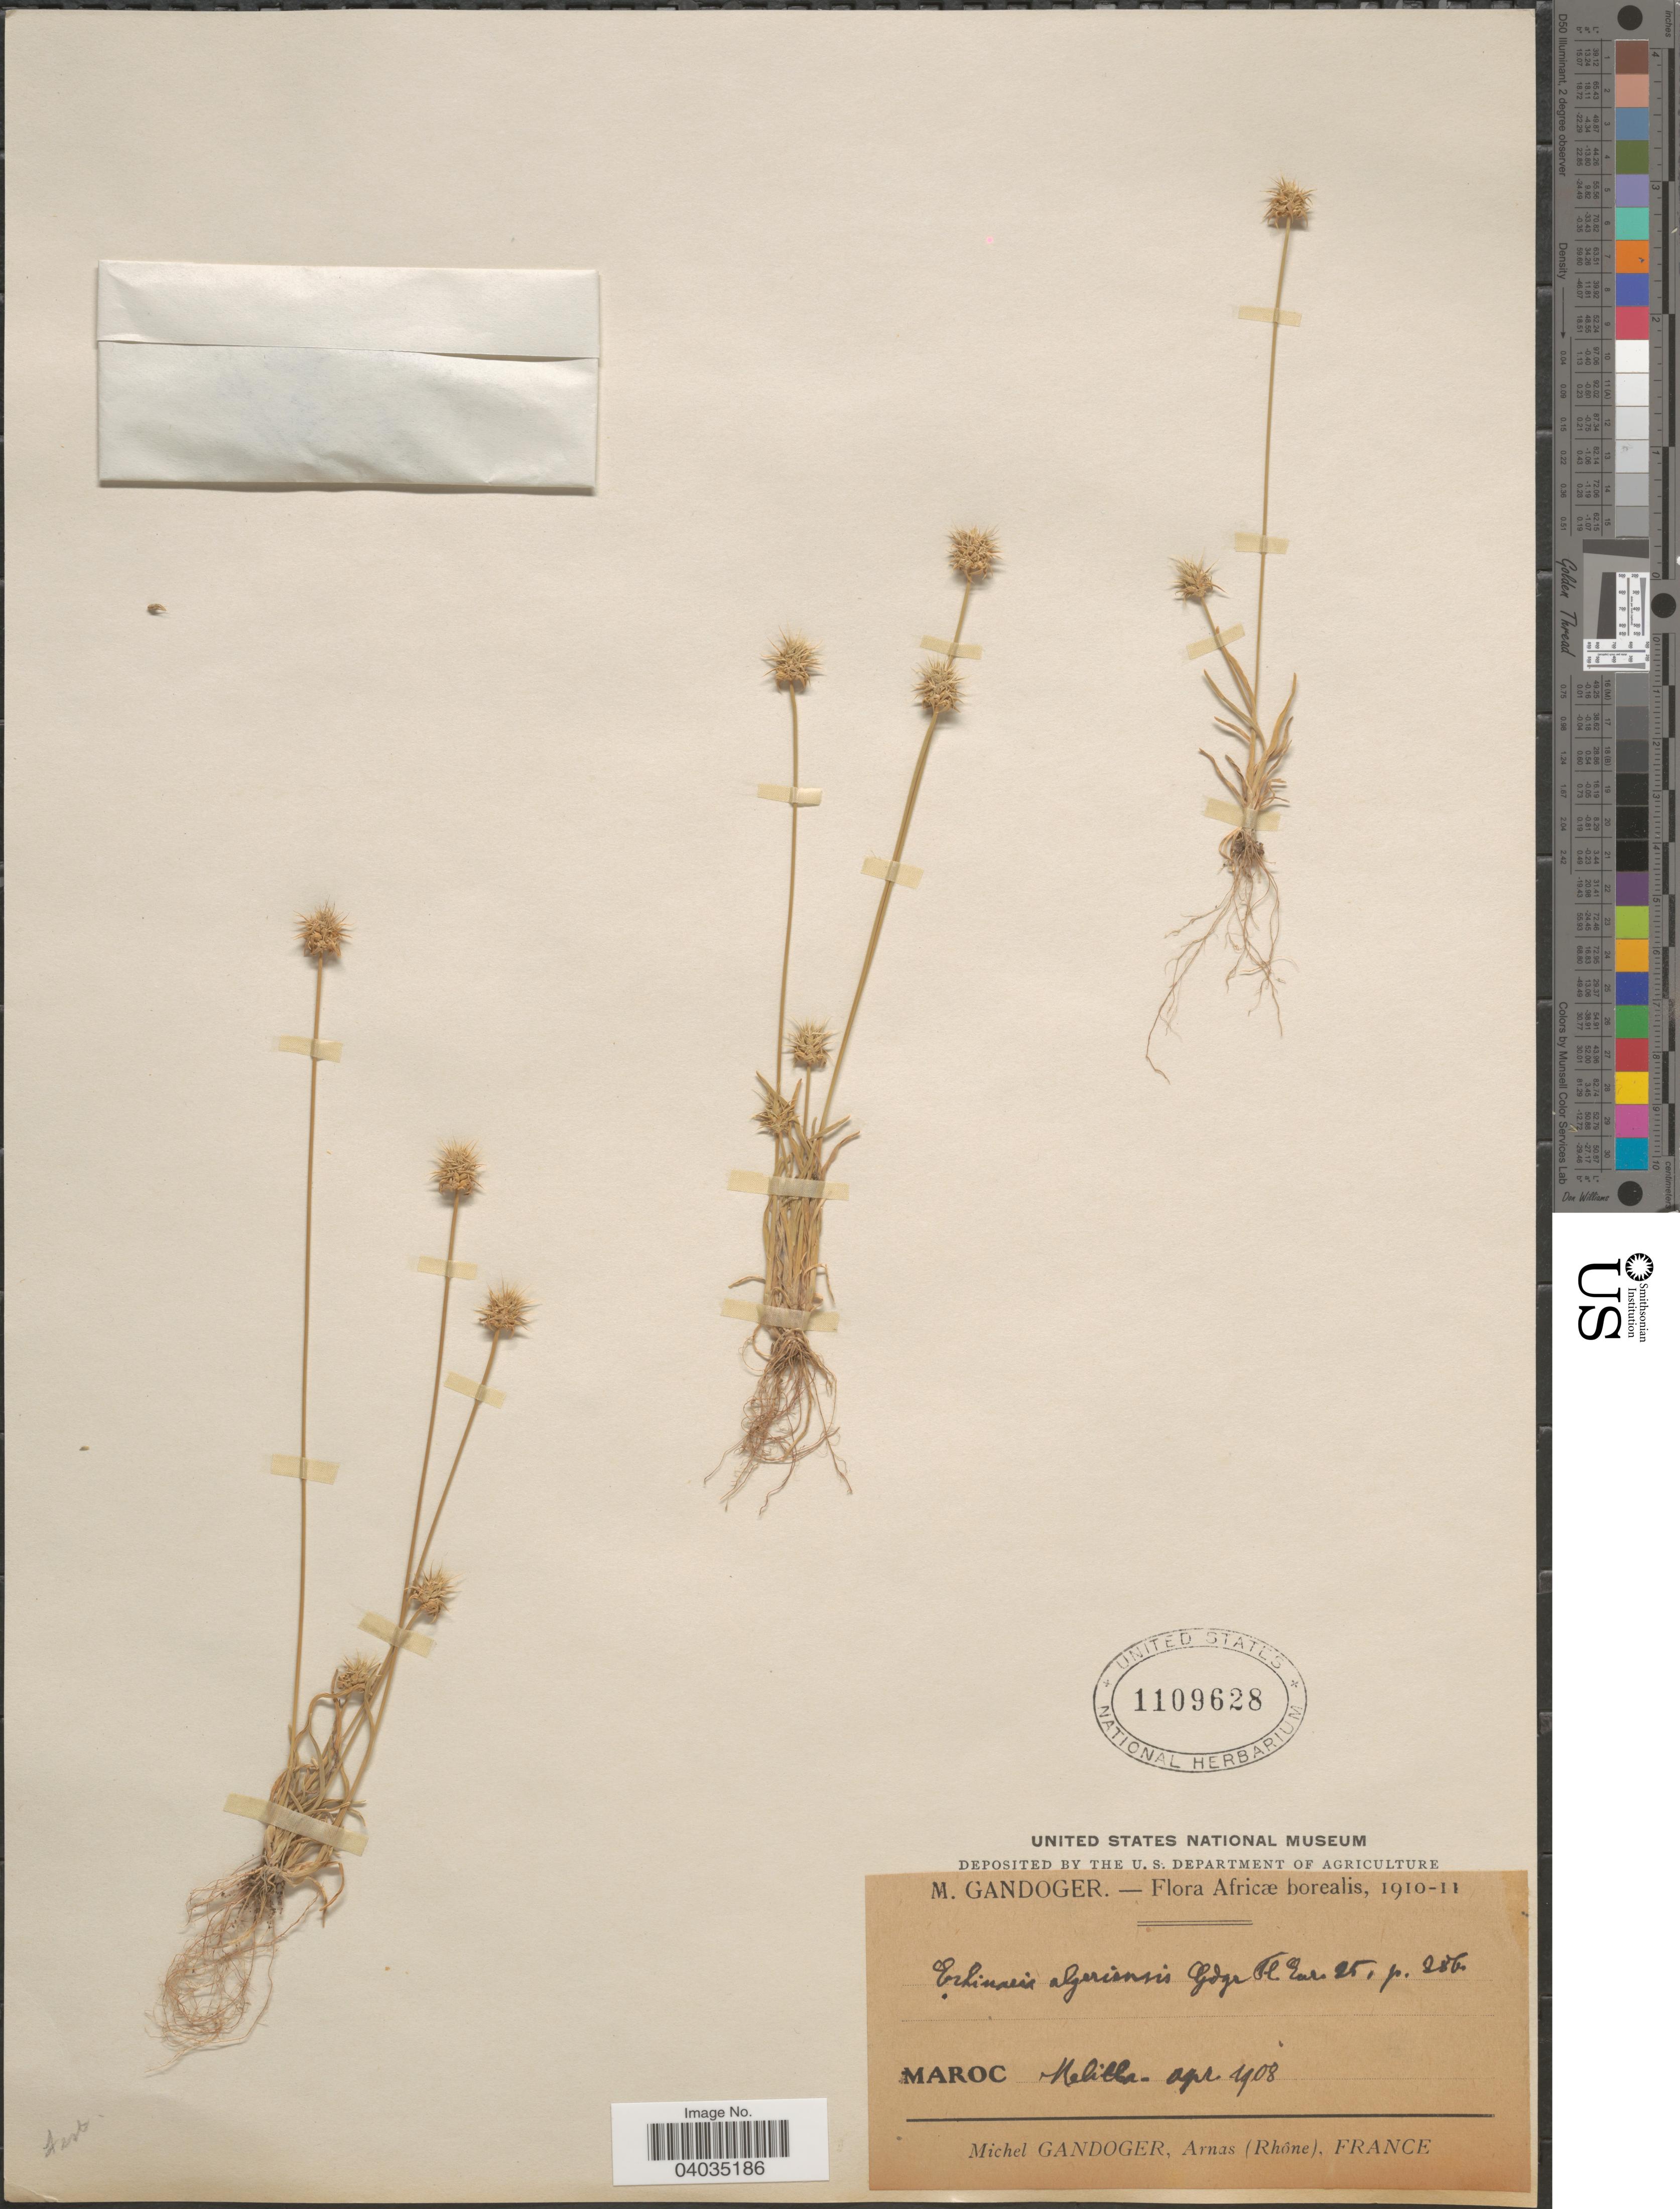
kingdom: Plantae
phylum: Tracheophyta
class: Liliopsida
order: Poales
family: Poaceae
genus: Echinaria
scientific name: Echinaria capitata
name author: (L.) Desf.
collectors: M. Gandoger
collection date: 1908-04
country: Morocco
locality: Africæ borealis. Maroc. Melitha.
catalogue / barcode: US 1109628